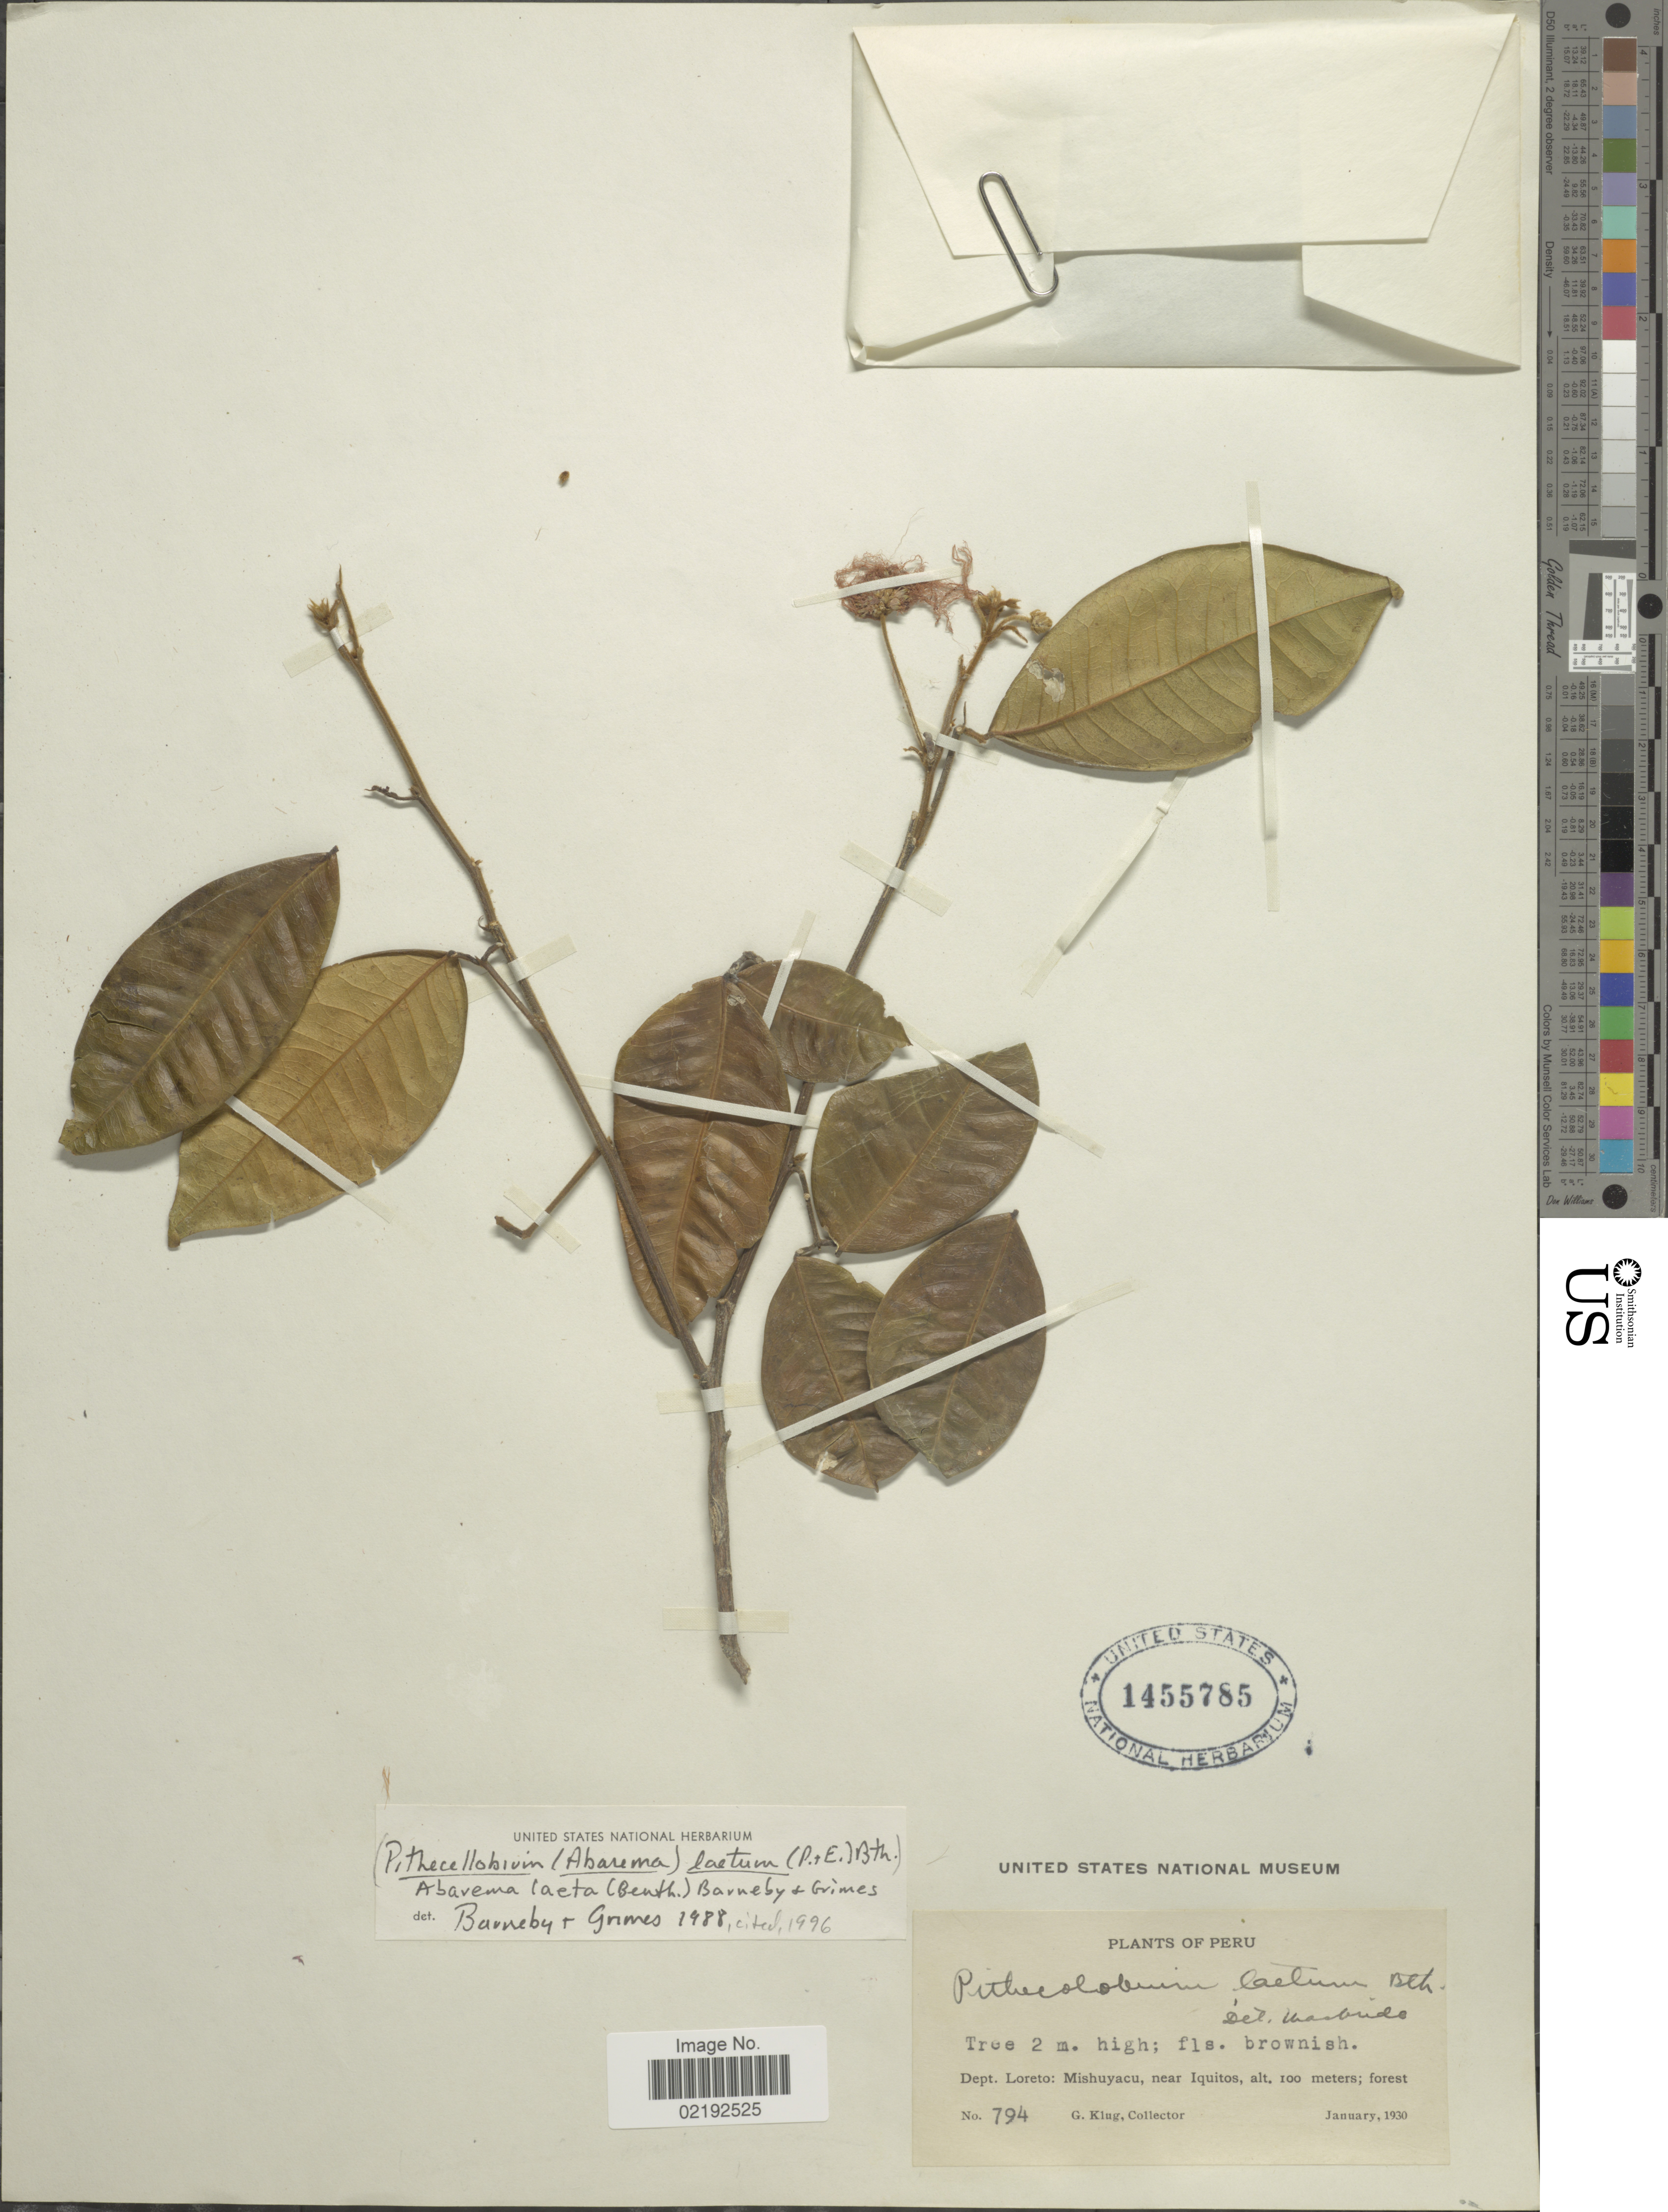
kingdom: Plantae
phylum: Tracheophyta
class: Magnoliopsida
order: Fabales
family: Fabaceae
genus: Abarema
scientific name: Abarema laeta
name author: (Benth.) Barneby & J.W. Grimes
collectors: G. Klug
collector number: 794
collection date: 1930-01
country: Peru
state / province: Loreto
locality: Mishuyacu, near Iquitos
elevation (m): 100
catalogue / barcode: US 1455785